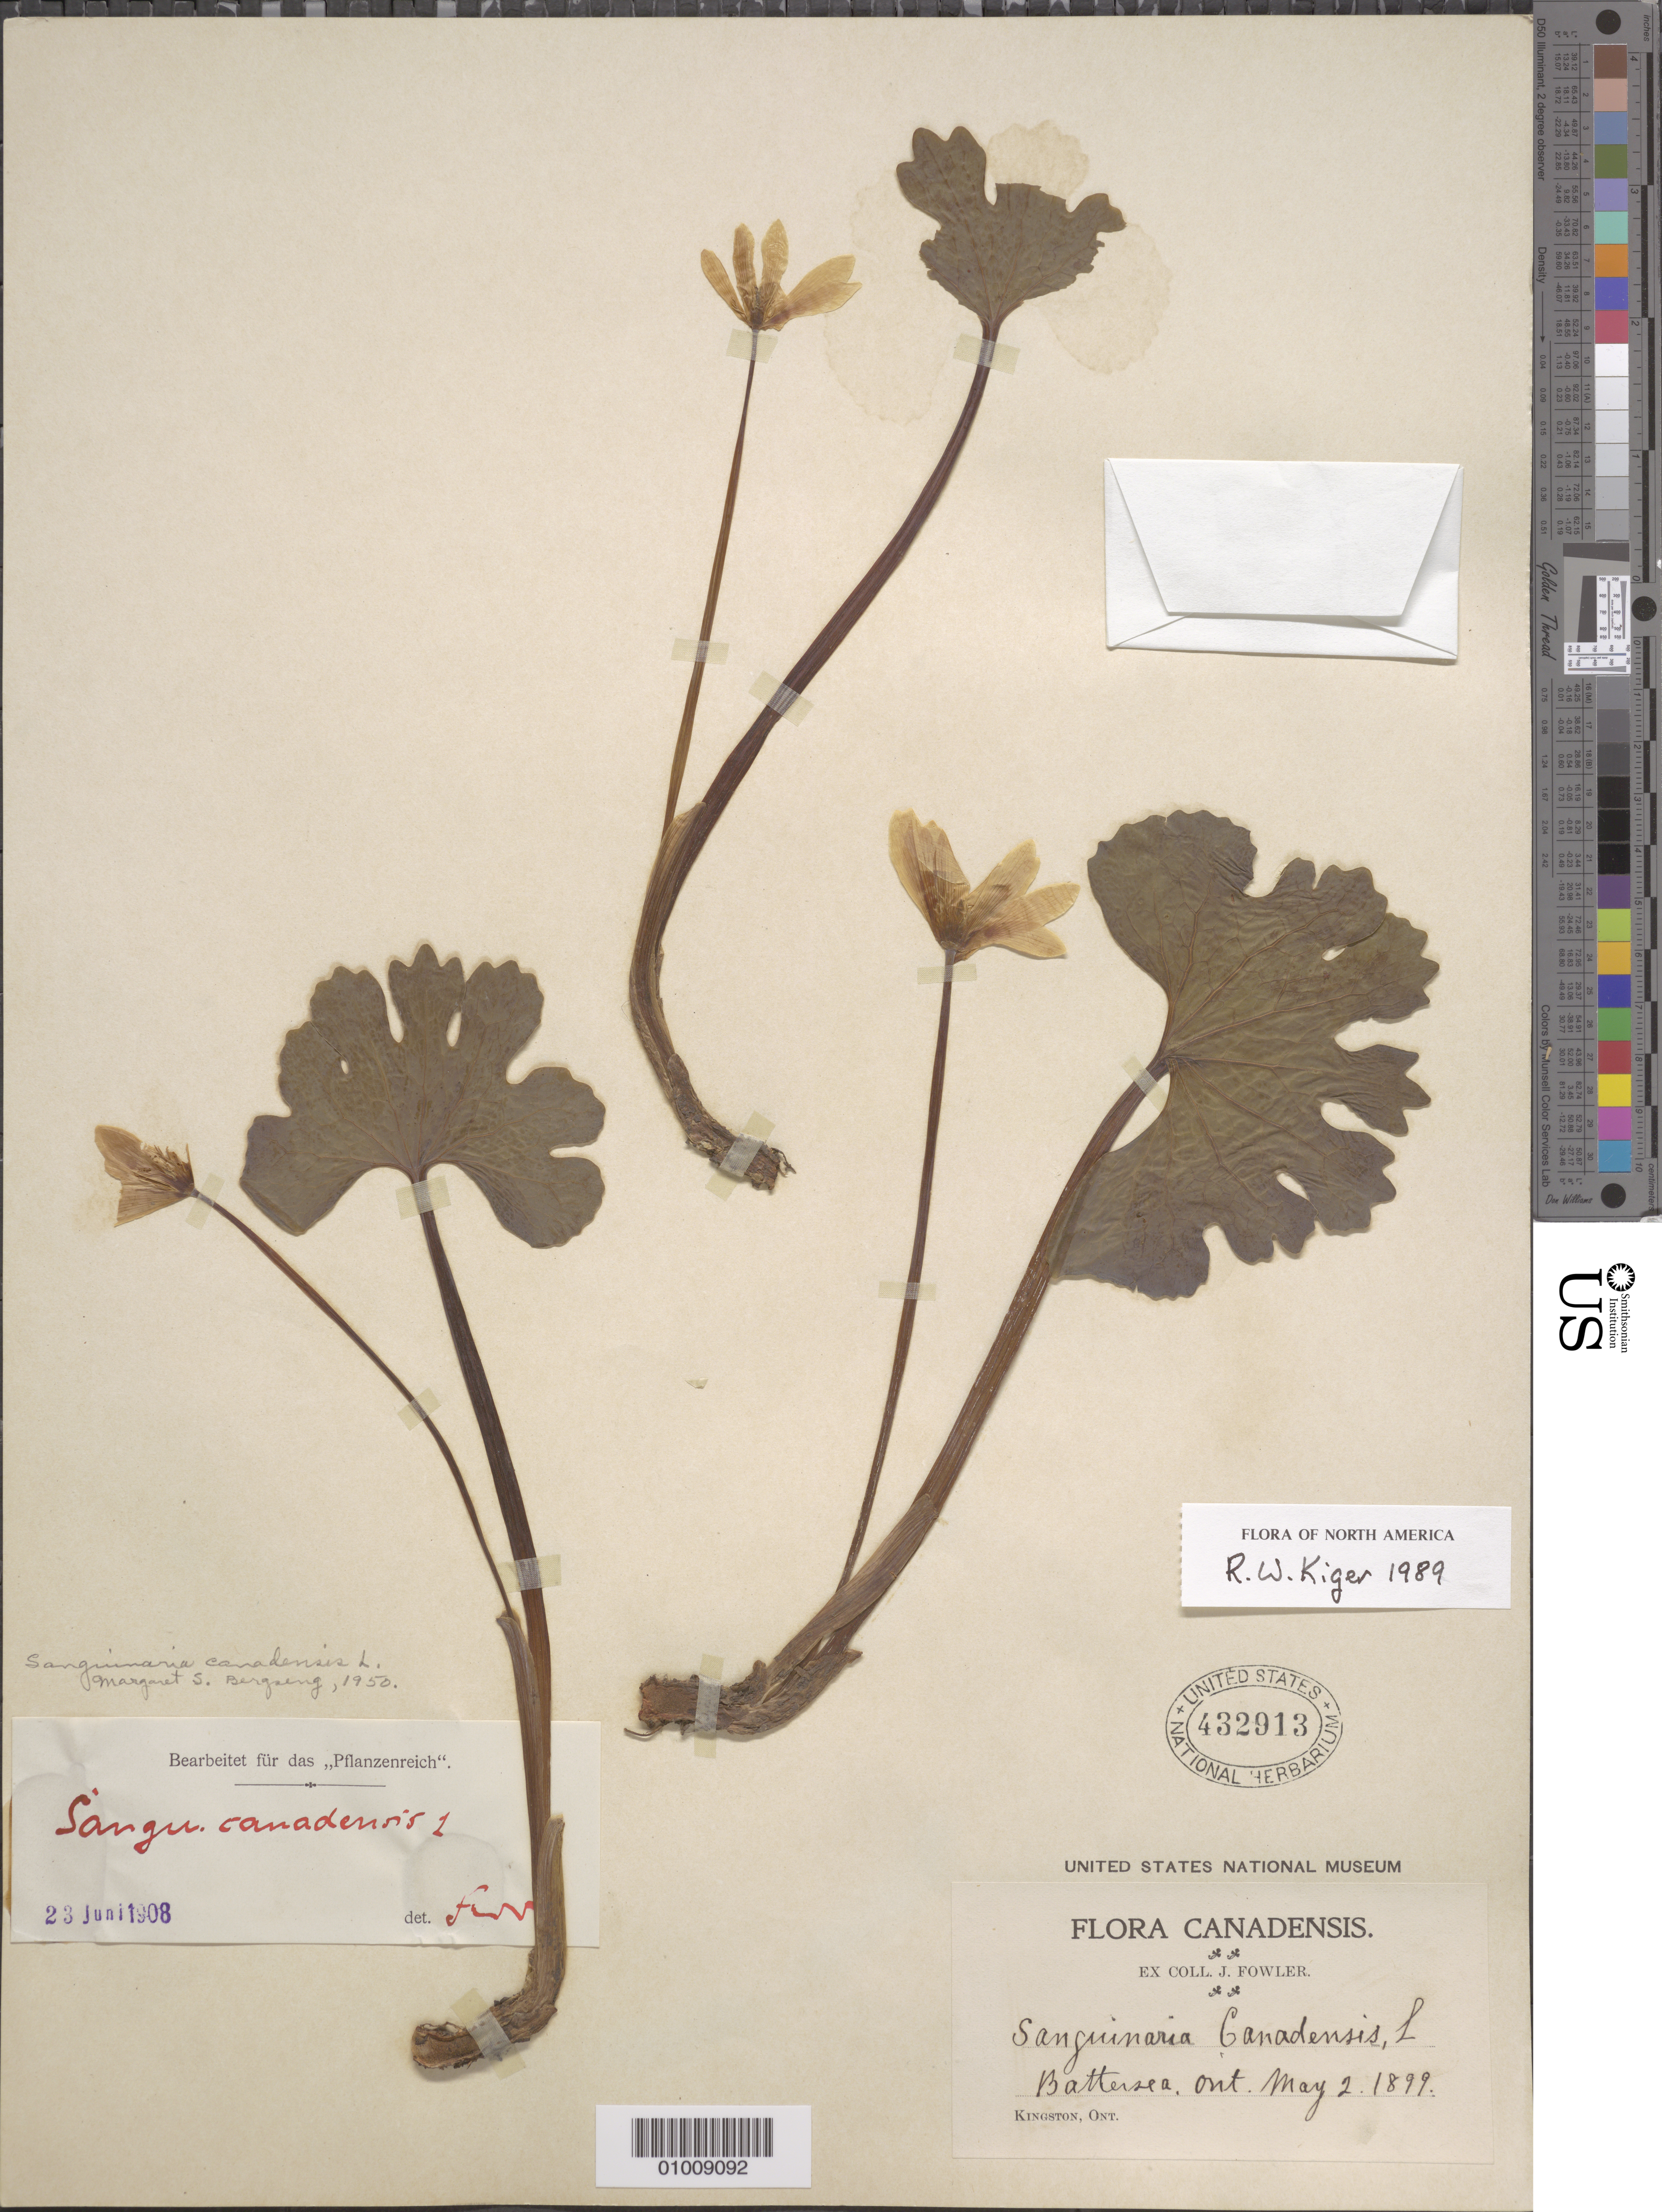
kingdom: Plantae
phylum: Tracheophyta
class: Magnoliopsida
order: Ranunculales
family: Papaveraceae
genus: Sanguinaria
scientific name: Sanguinaria canadensis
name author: L.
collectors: J. P. Fowler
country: Canada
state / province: Ontario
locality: Battersea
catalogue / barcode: US 432913